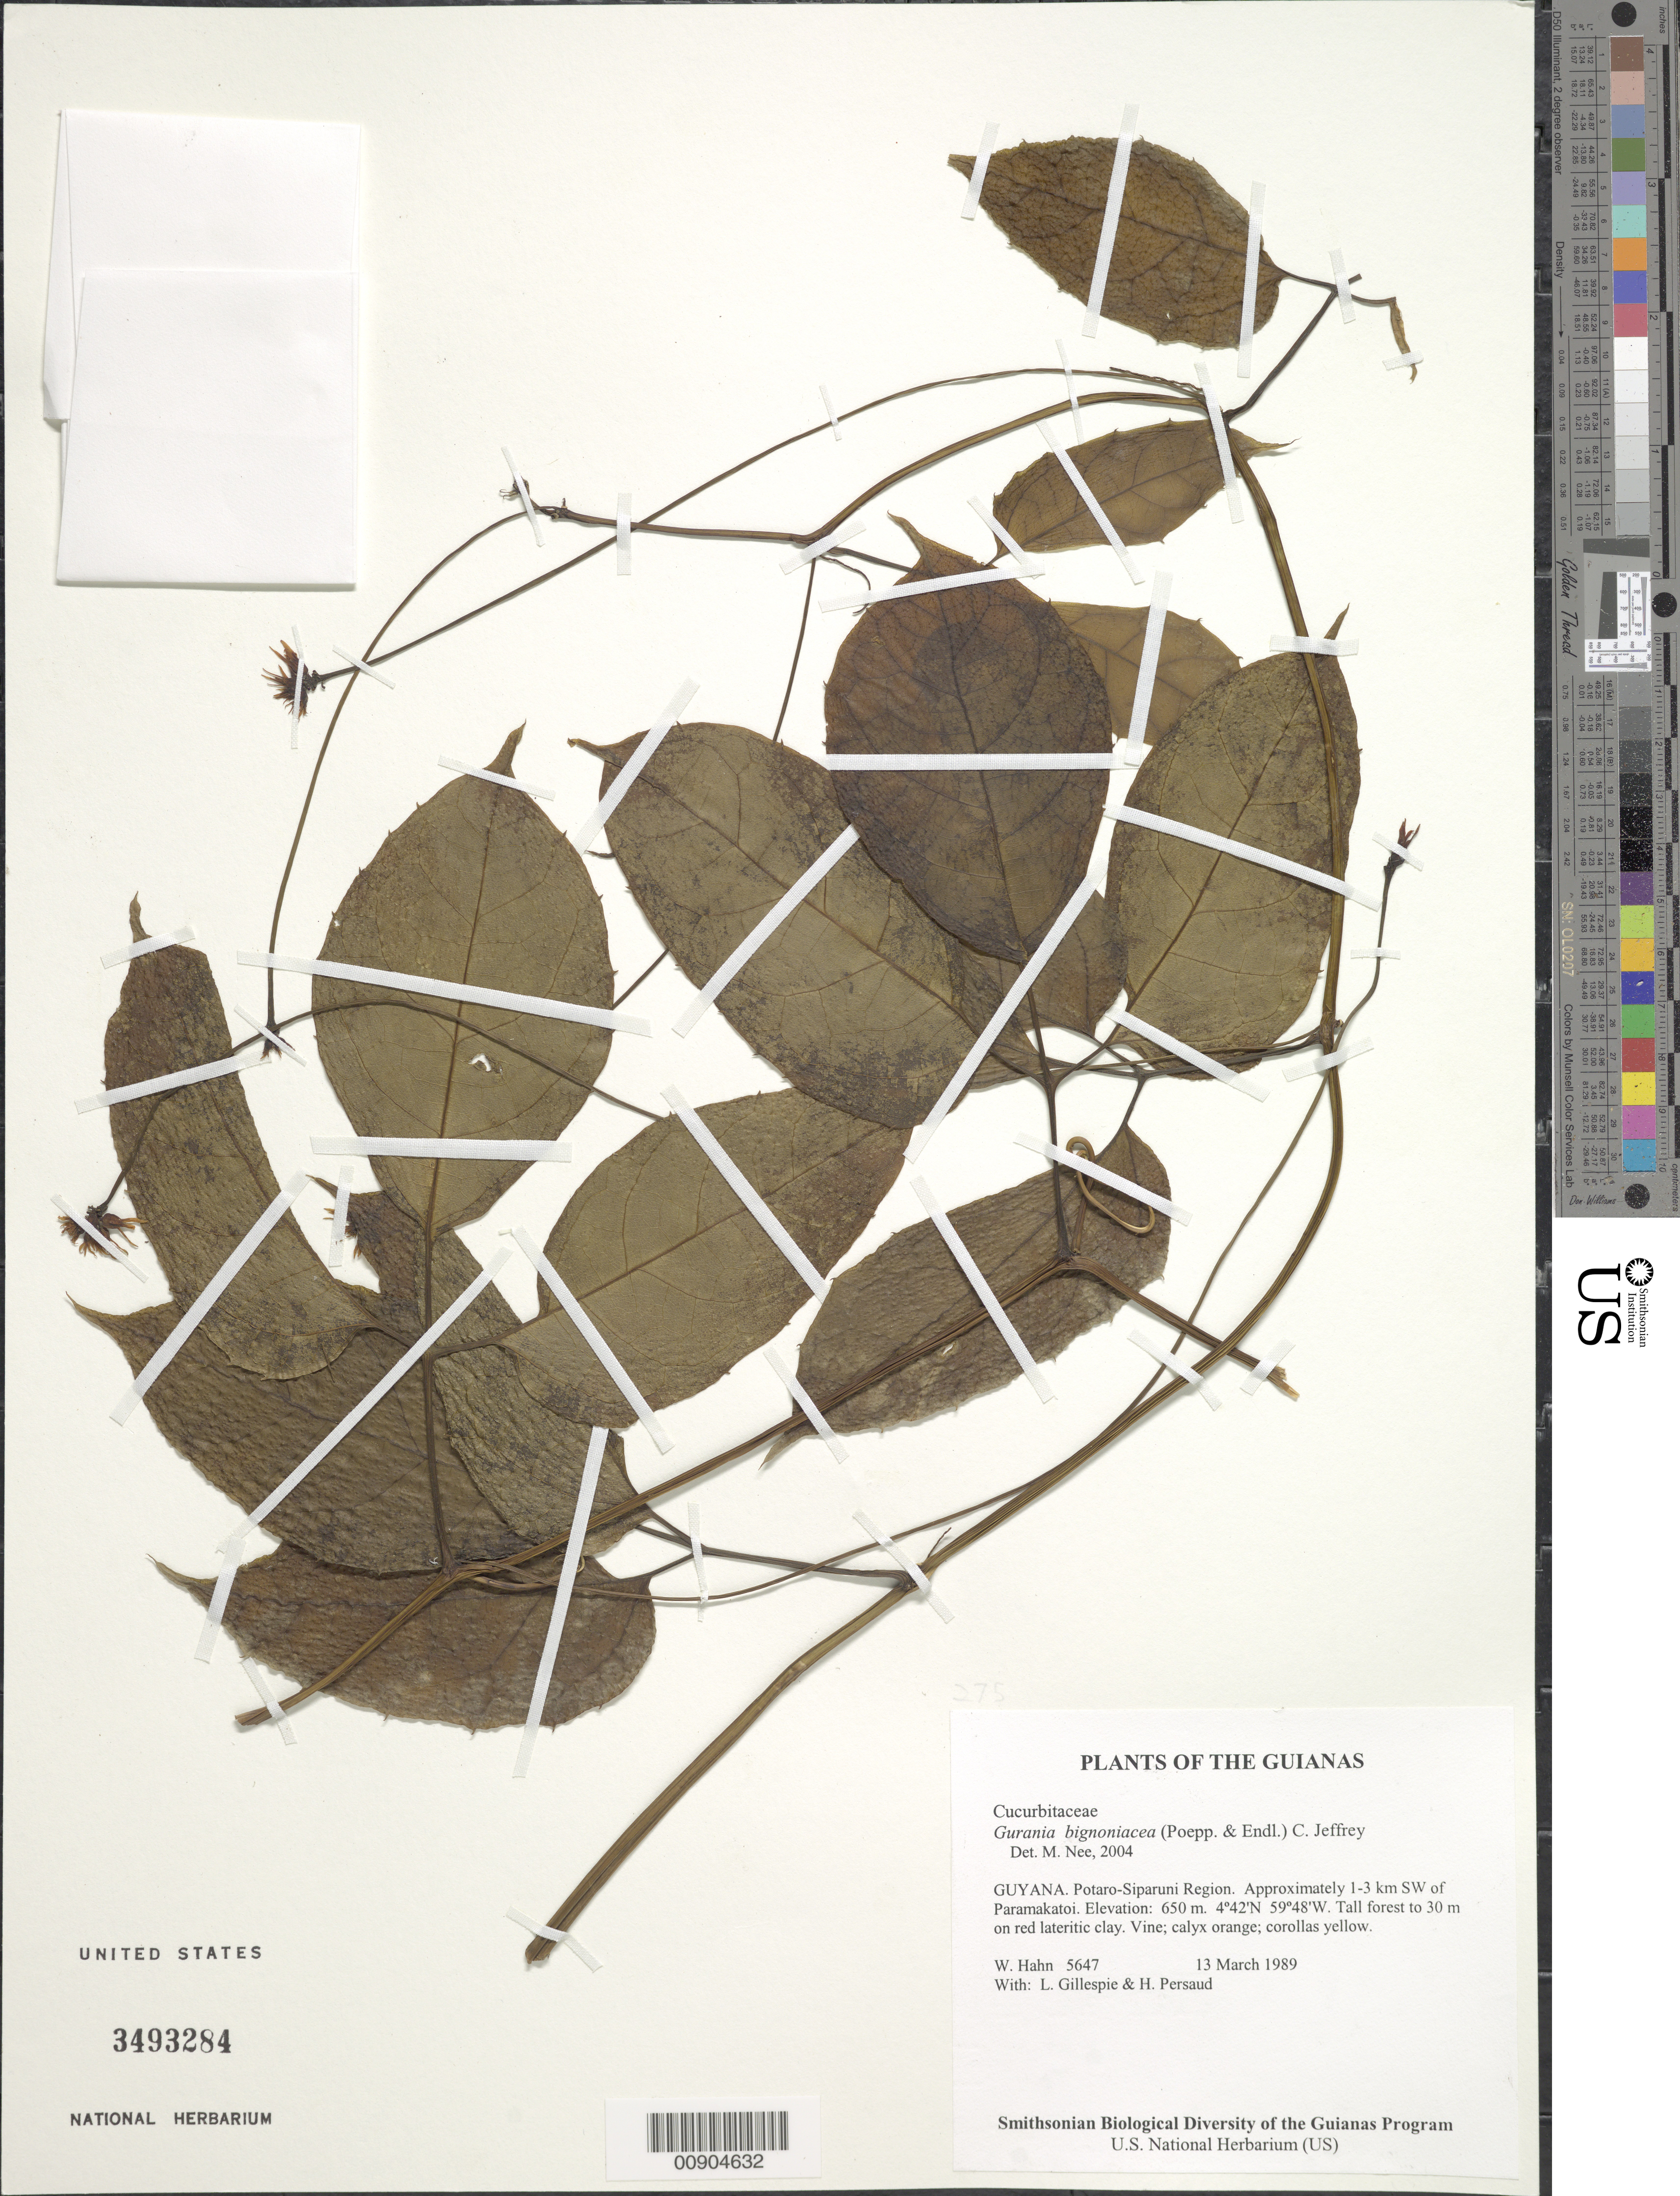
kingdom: Plantae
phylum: Tracheophyta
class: Magnoliopsida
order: Cucurbitales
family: Cucurbitaceae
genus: Gurania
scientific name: Gurania bignoniacea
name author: (Poepp. & Endl.) C. Jeffrey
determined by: Nee, Michael H.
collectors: W. Hahn, L. J. Gillespie & H. Persaud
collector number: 5647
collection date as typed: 13 March 1989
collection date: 1989-03-13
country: Guyana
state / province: Potaro-Siparuni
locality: Approximately 1-3 km SW of Paramakatoi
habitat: Tall forest to 30 m on red lateritic clay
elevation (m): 650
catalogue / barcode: US 3493284